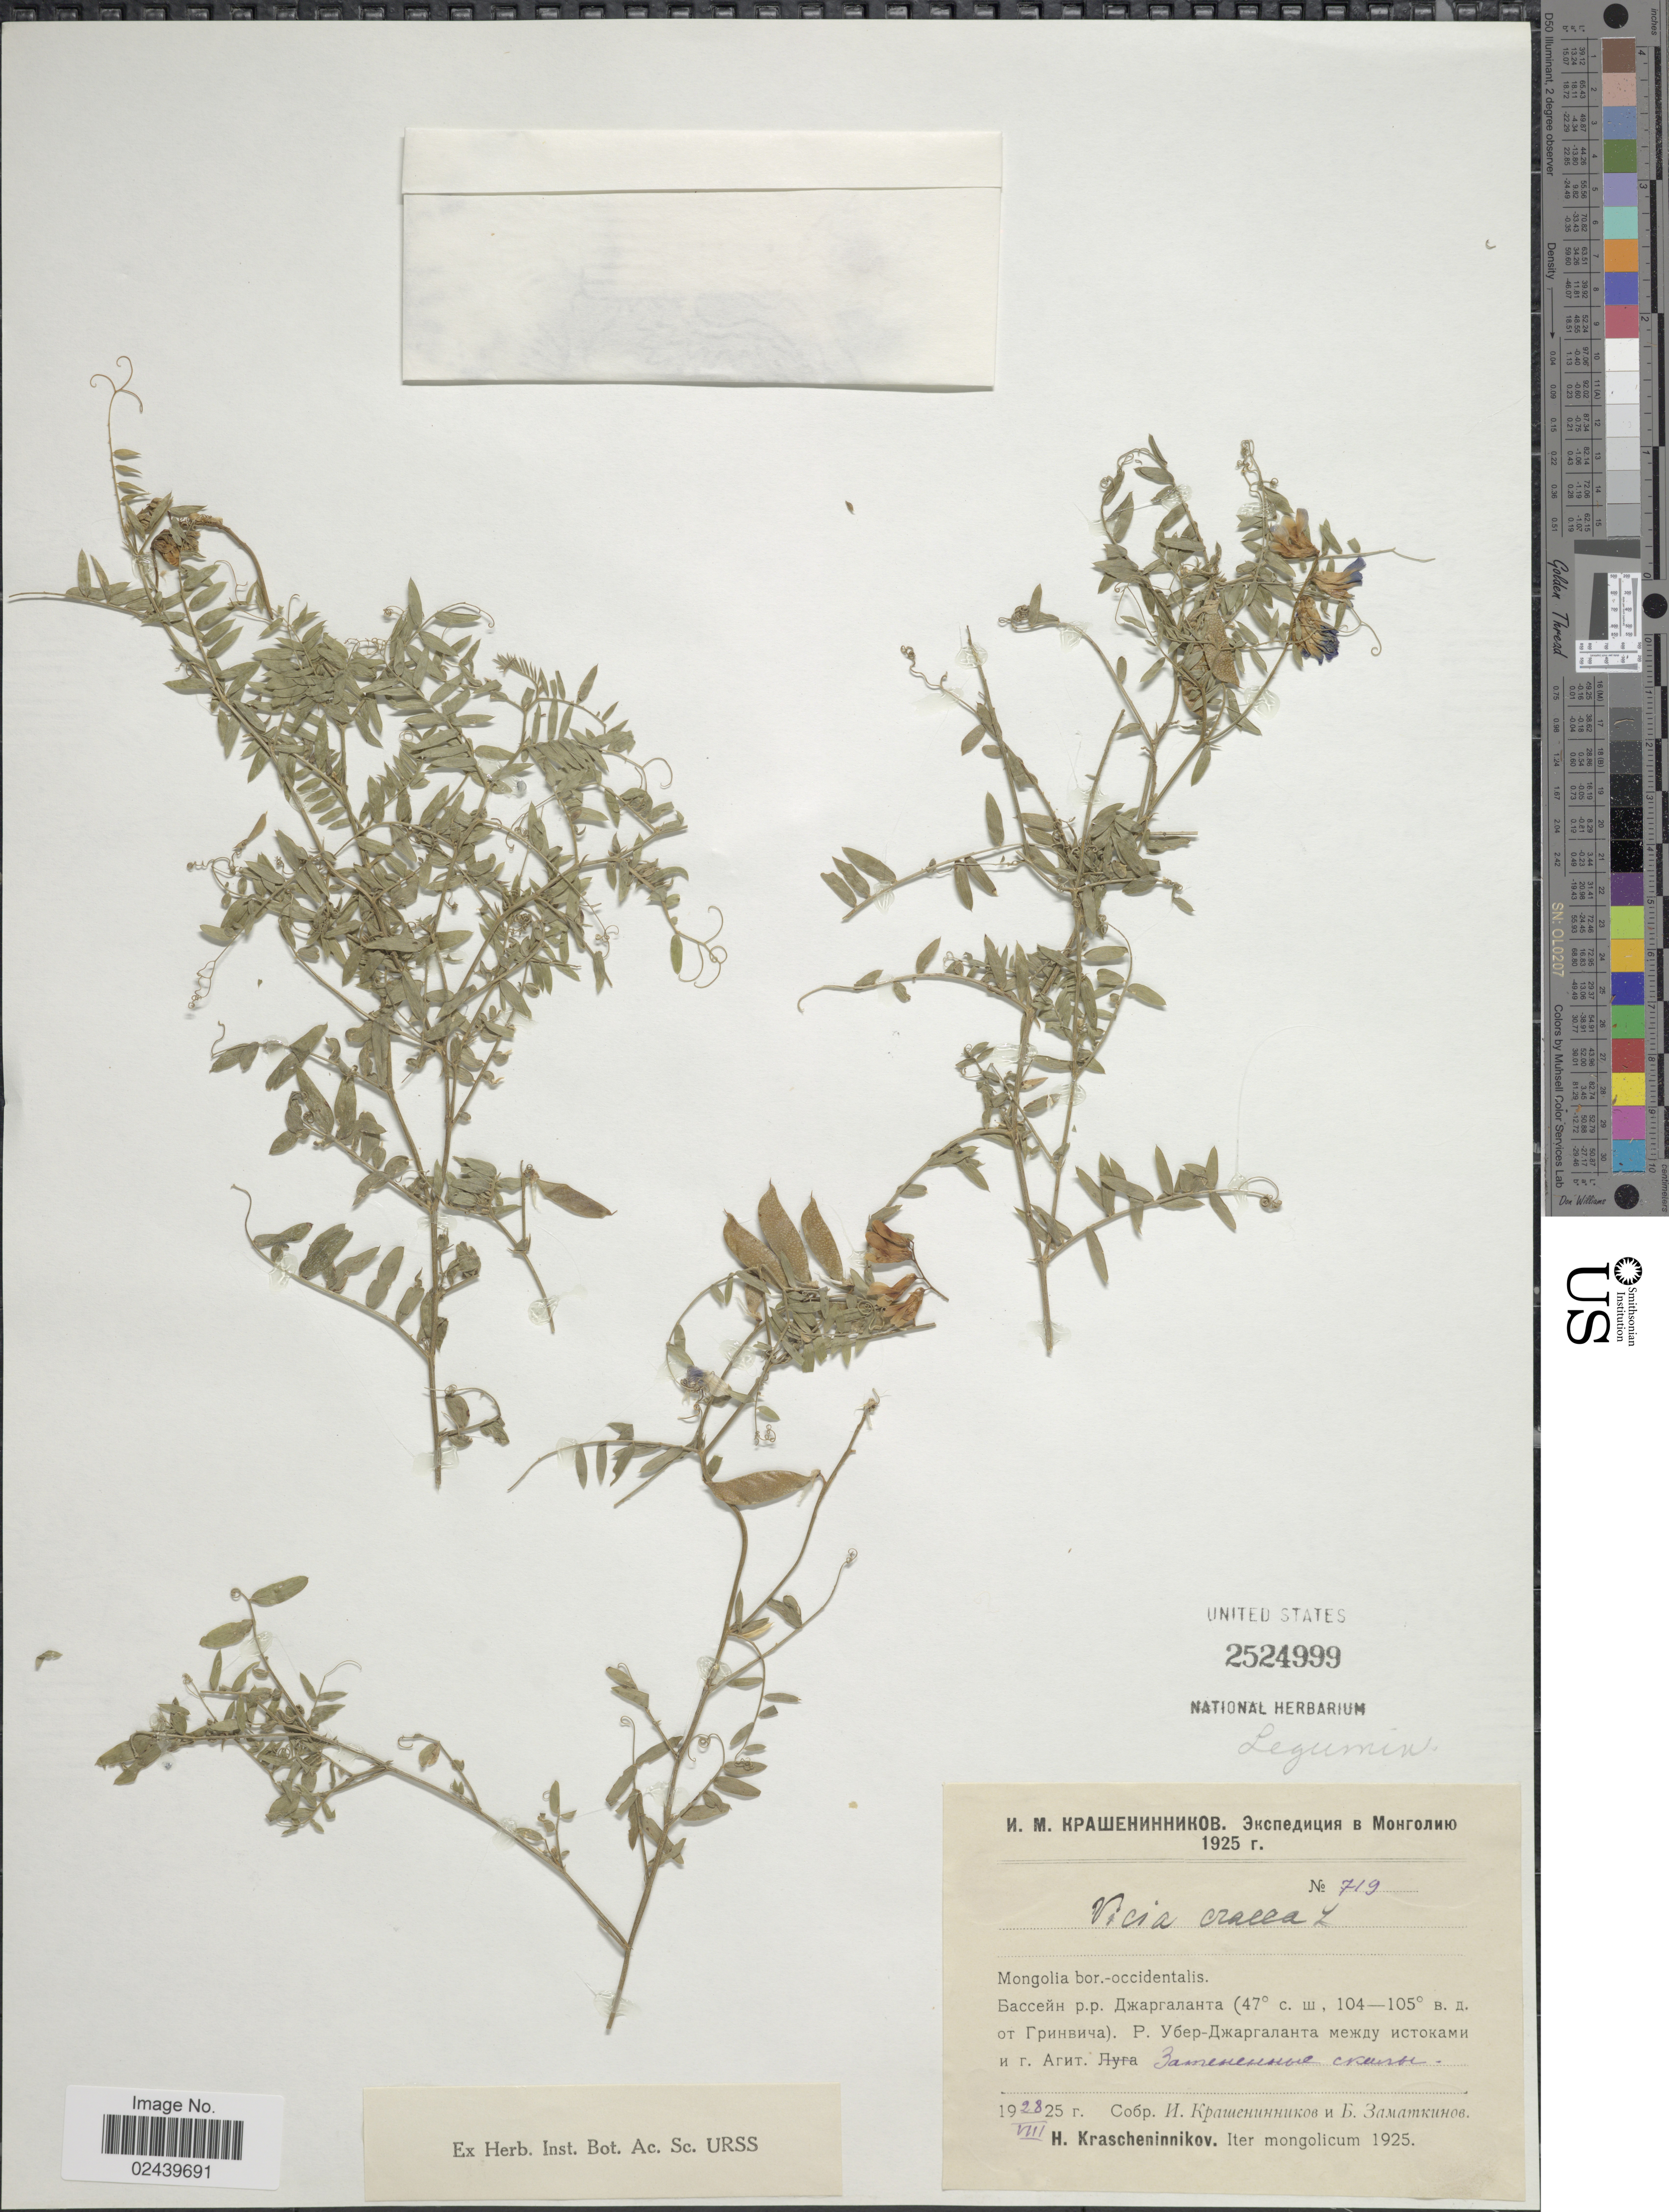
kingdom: Plantae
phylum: Tracheophyta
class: Magnoliopsida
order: Fabales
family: Fabaceae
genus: Vicia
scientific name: Vicia cracca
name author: L.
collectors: H. Krascheninnikov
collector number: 719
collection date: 1928-08-25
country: Mongolia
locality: Mongolia bor. -occidentalis. mongolicum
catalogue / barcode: US 2524999